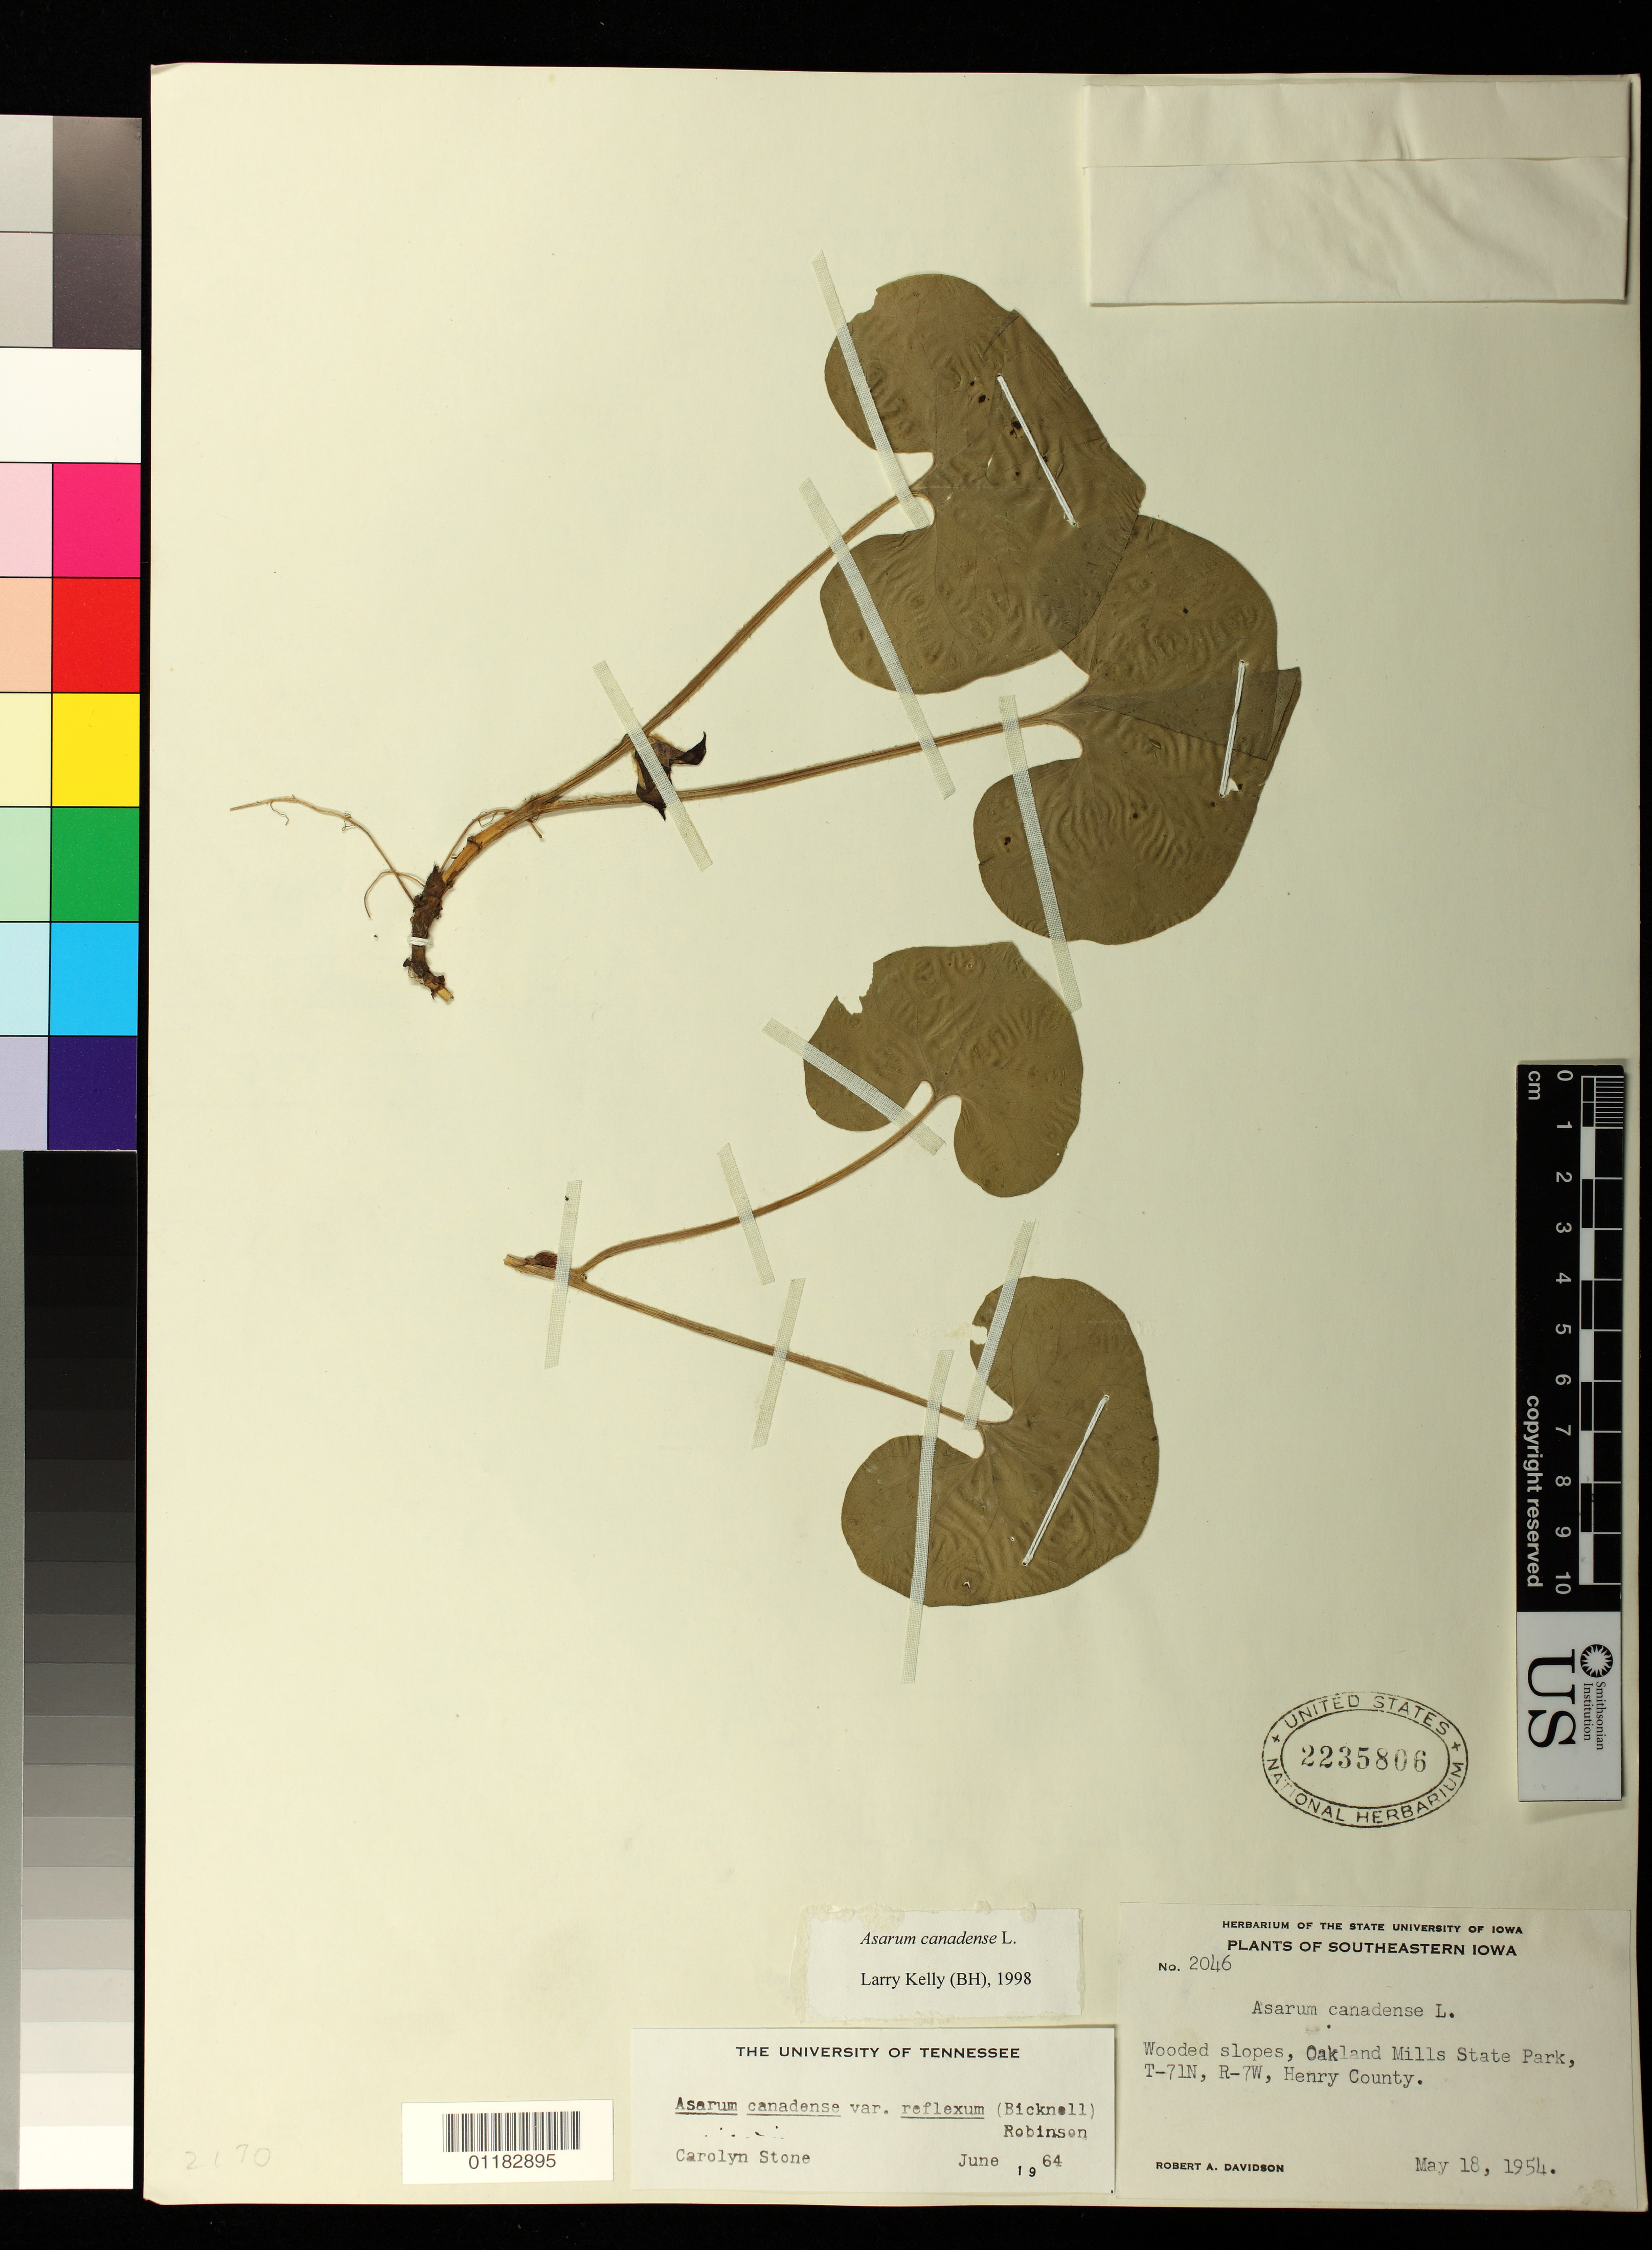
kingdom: Plantae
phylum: Tracheophyta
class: Magnoliopsida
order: Piperales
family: Aristolochiaceae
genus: Asarum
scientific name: Asarum canadense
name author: L.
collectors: R. A. Davidson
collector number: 2046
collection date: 1954-05-18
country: United States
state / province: Iowa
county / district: Henry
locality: Henry County: Oakland Mills State Park T-71N, R-7W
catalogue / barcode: US 2235806